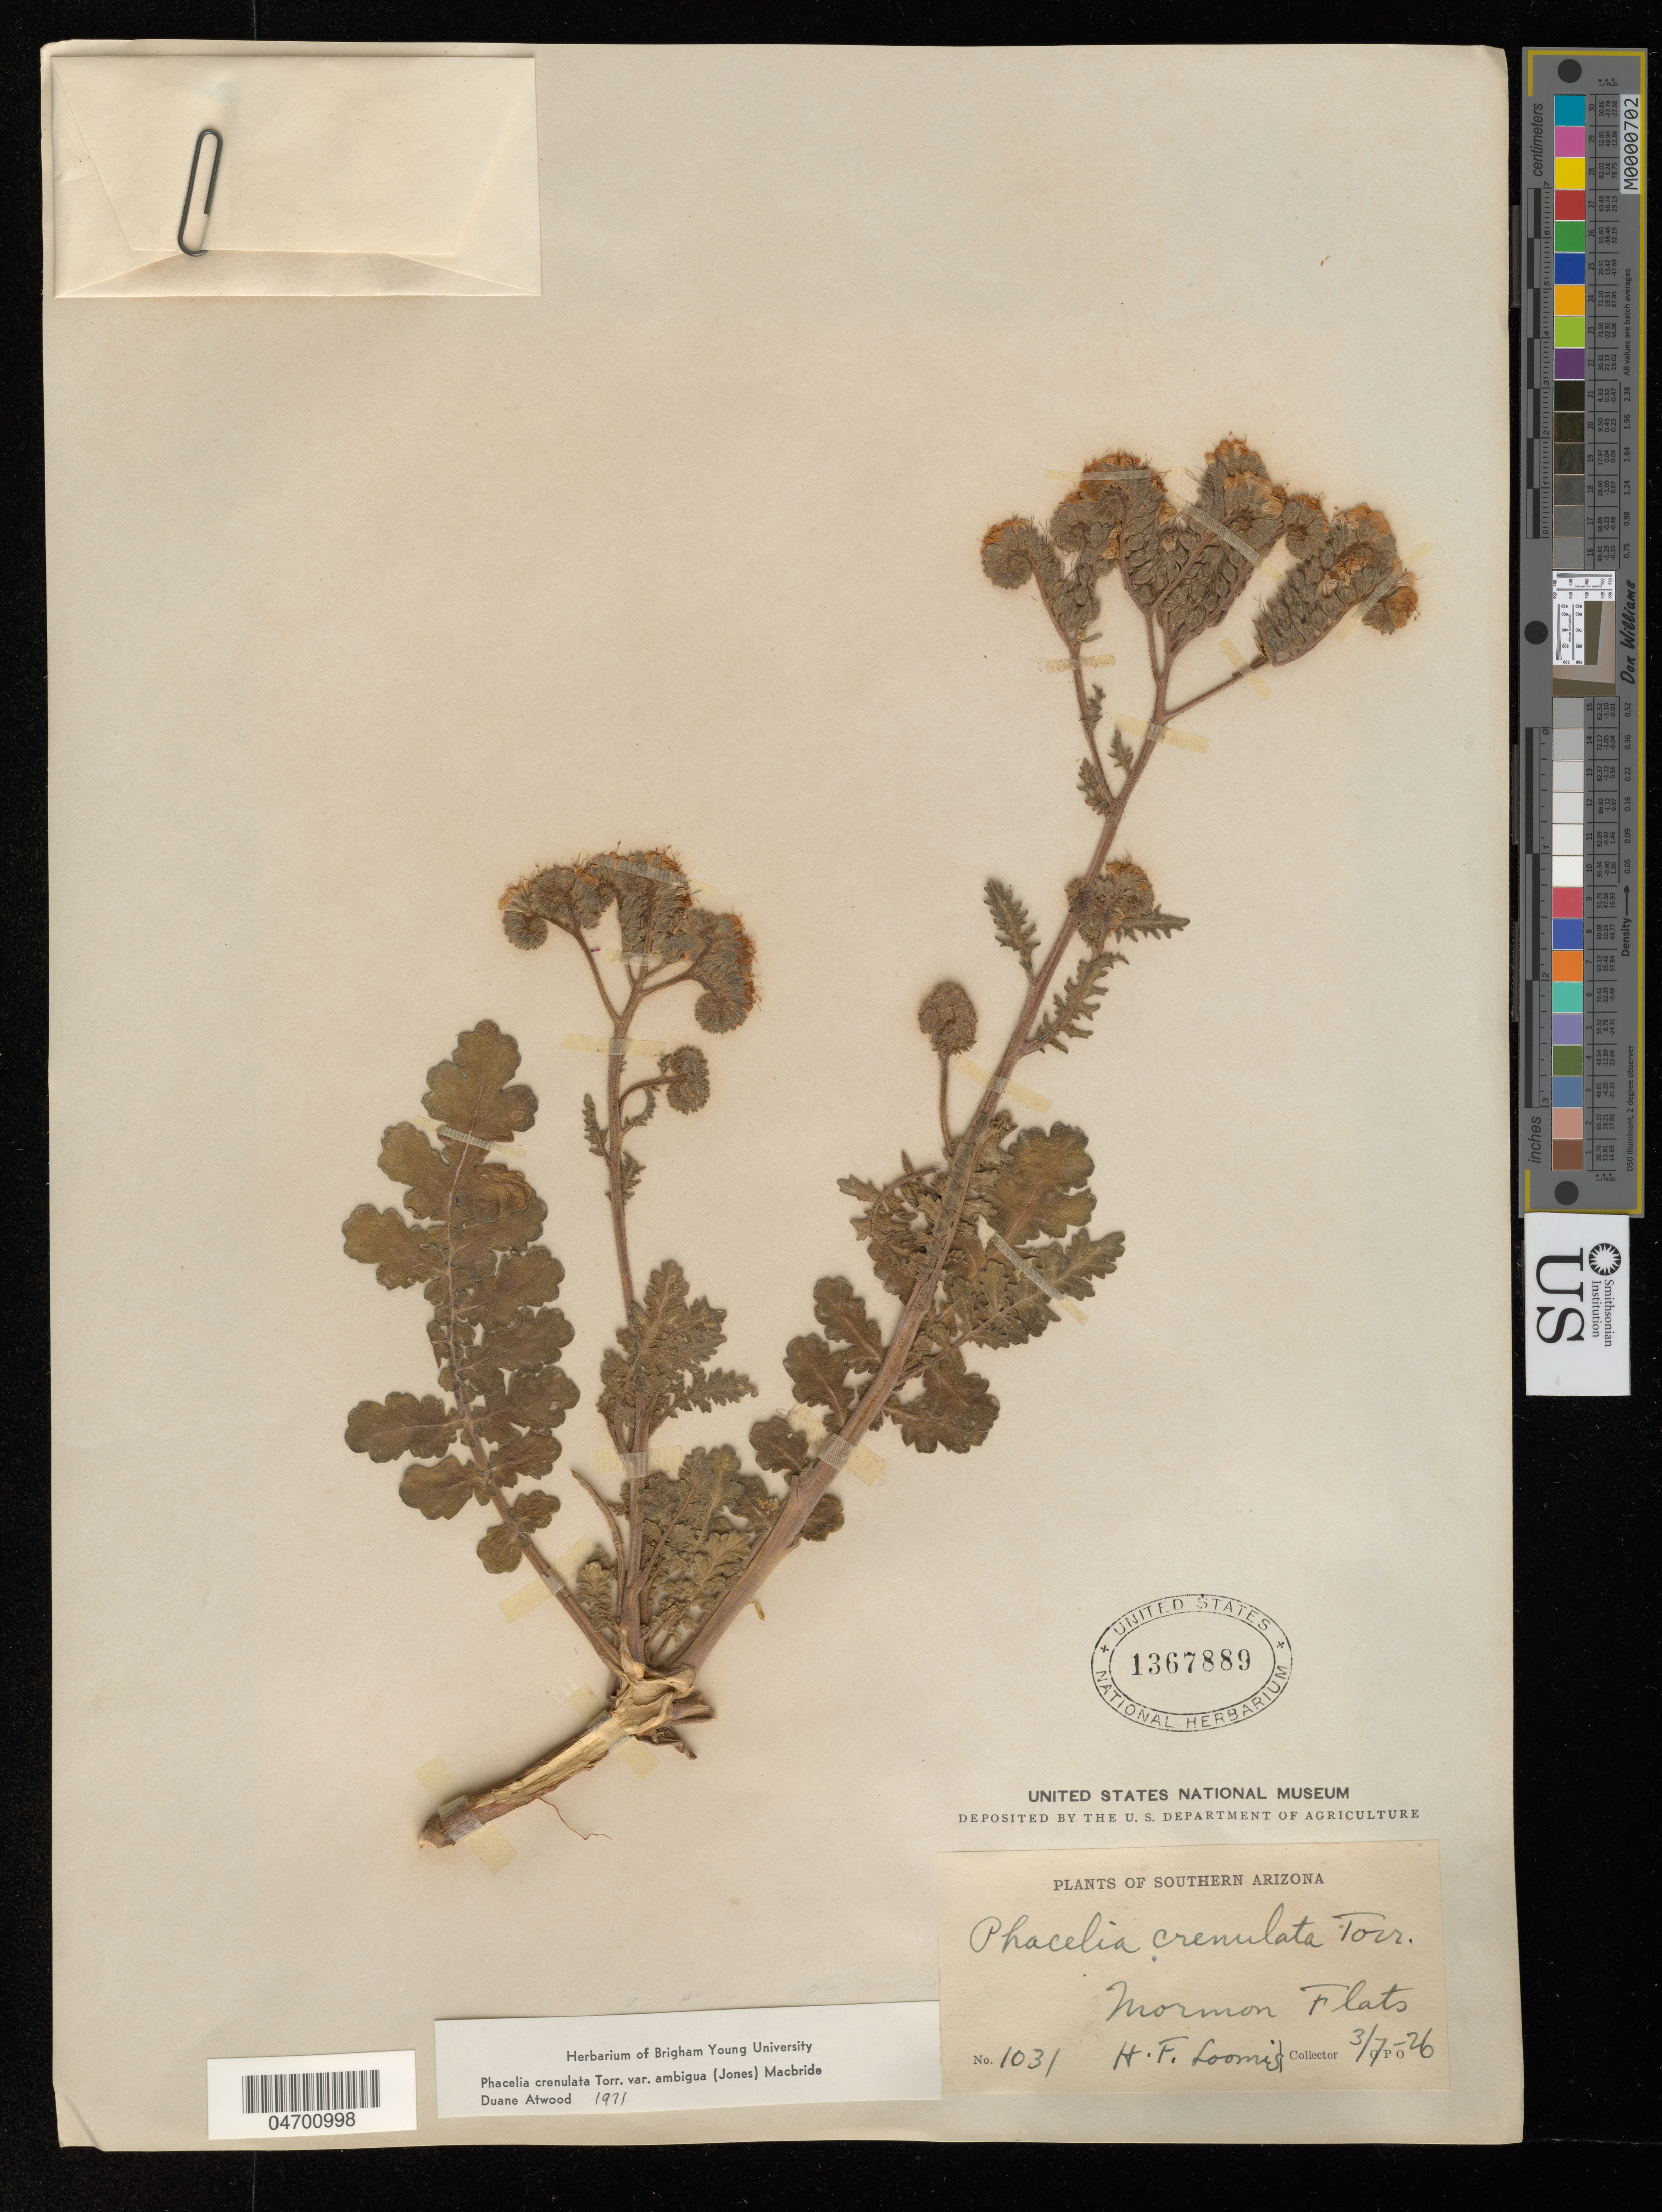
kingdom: Plantae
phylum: Tracheophyta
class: Magnoliopsida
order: Boraginales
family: Hydrophyllaceae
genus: Phacelia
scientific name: Phacelia crenulata var. ambigua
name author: (M.E. Jones) J.F. Macbr.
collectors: H. F. Loomis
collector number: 1031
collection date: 1926-03-07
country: United States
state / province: Arizona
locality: Southern Arizona. Mormon Flats.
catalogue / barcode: US 1367889